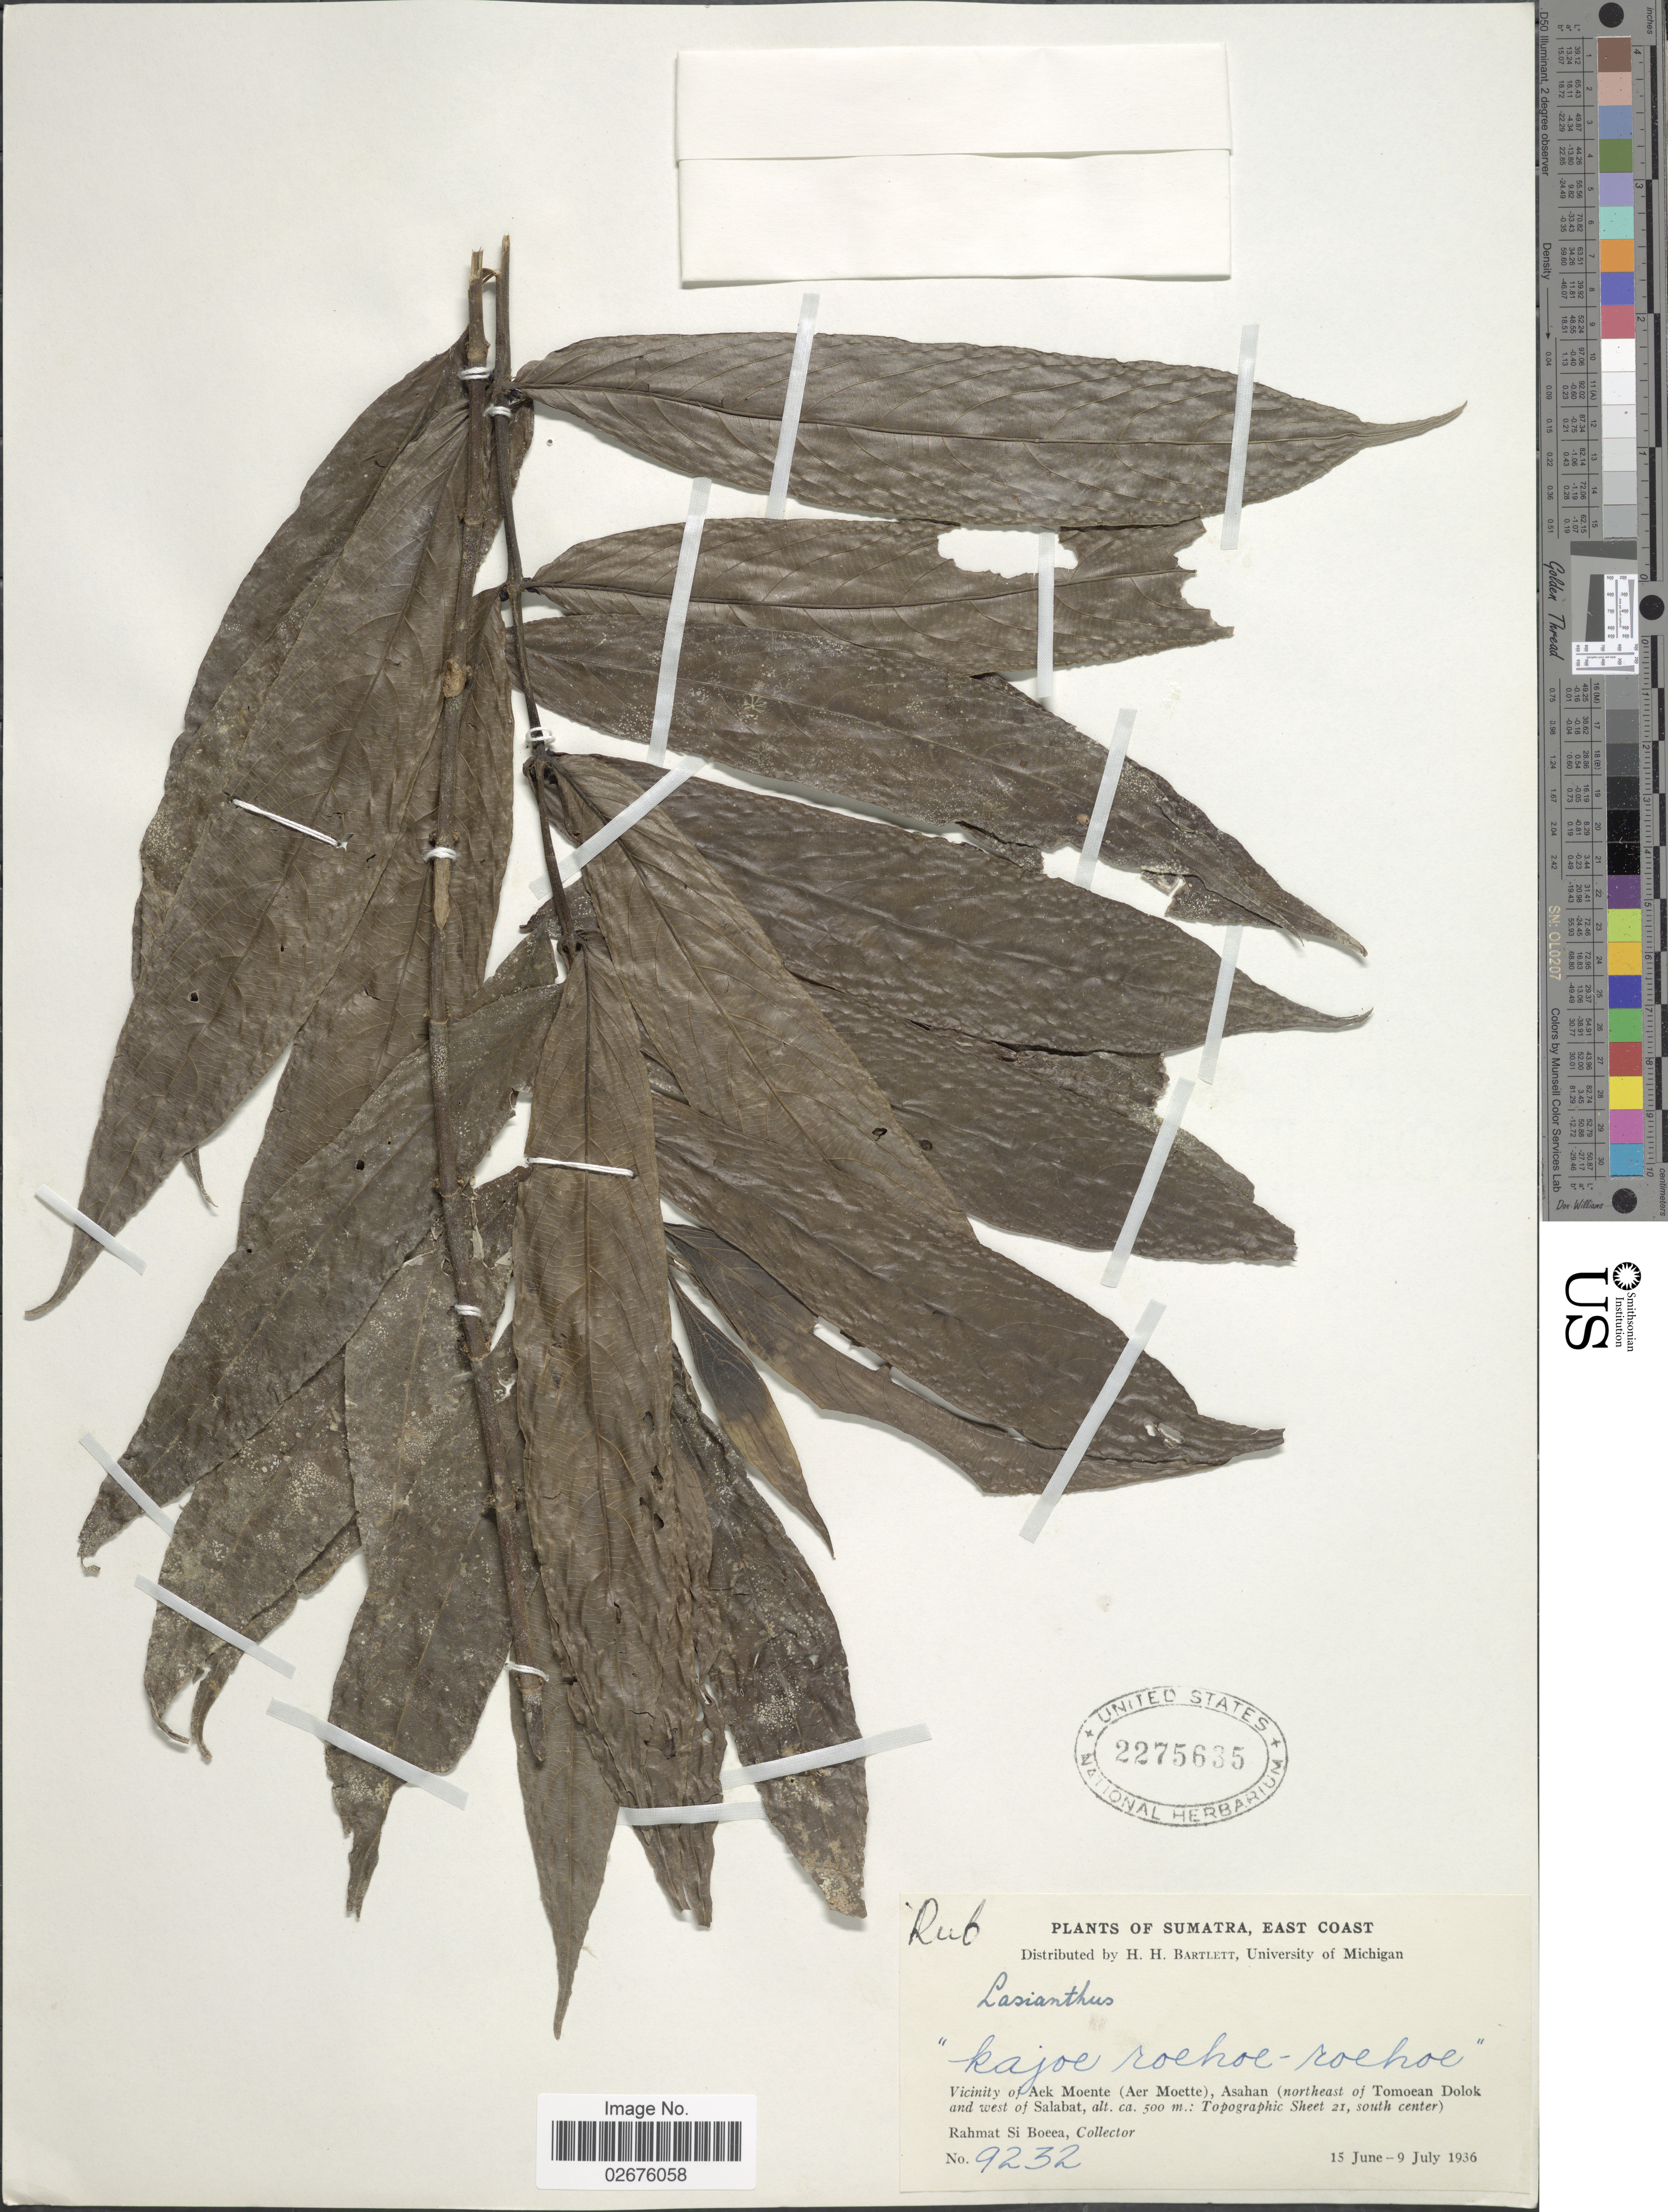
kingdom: Plantae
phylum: Tracheophyta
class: Magnoliopsida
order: Gentianales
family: Rubiaceae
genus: Lasianthus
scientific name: Lasianthus sp.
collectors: Rahmat Si Boeea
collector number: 9232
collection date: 1936-06-15/1936-07-09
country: Indonesia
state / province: Sumatra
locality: East Coast. Vicinity of Aek Moente (Aer Moette), Asahan (northeast of Tomoean Dolok and west of Salabat: Topographic Sheet 21, south center)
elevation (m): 500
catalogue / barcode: US 2275635